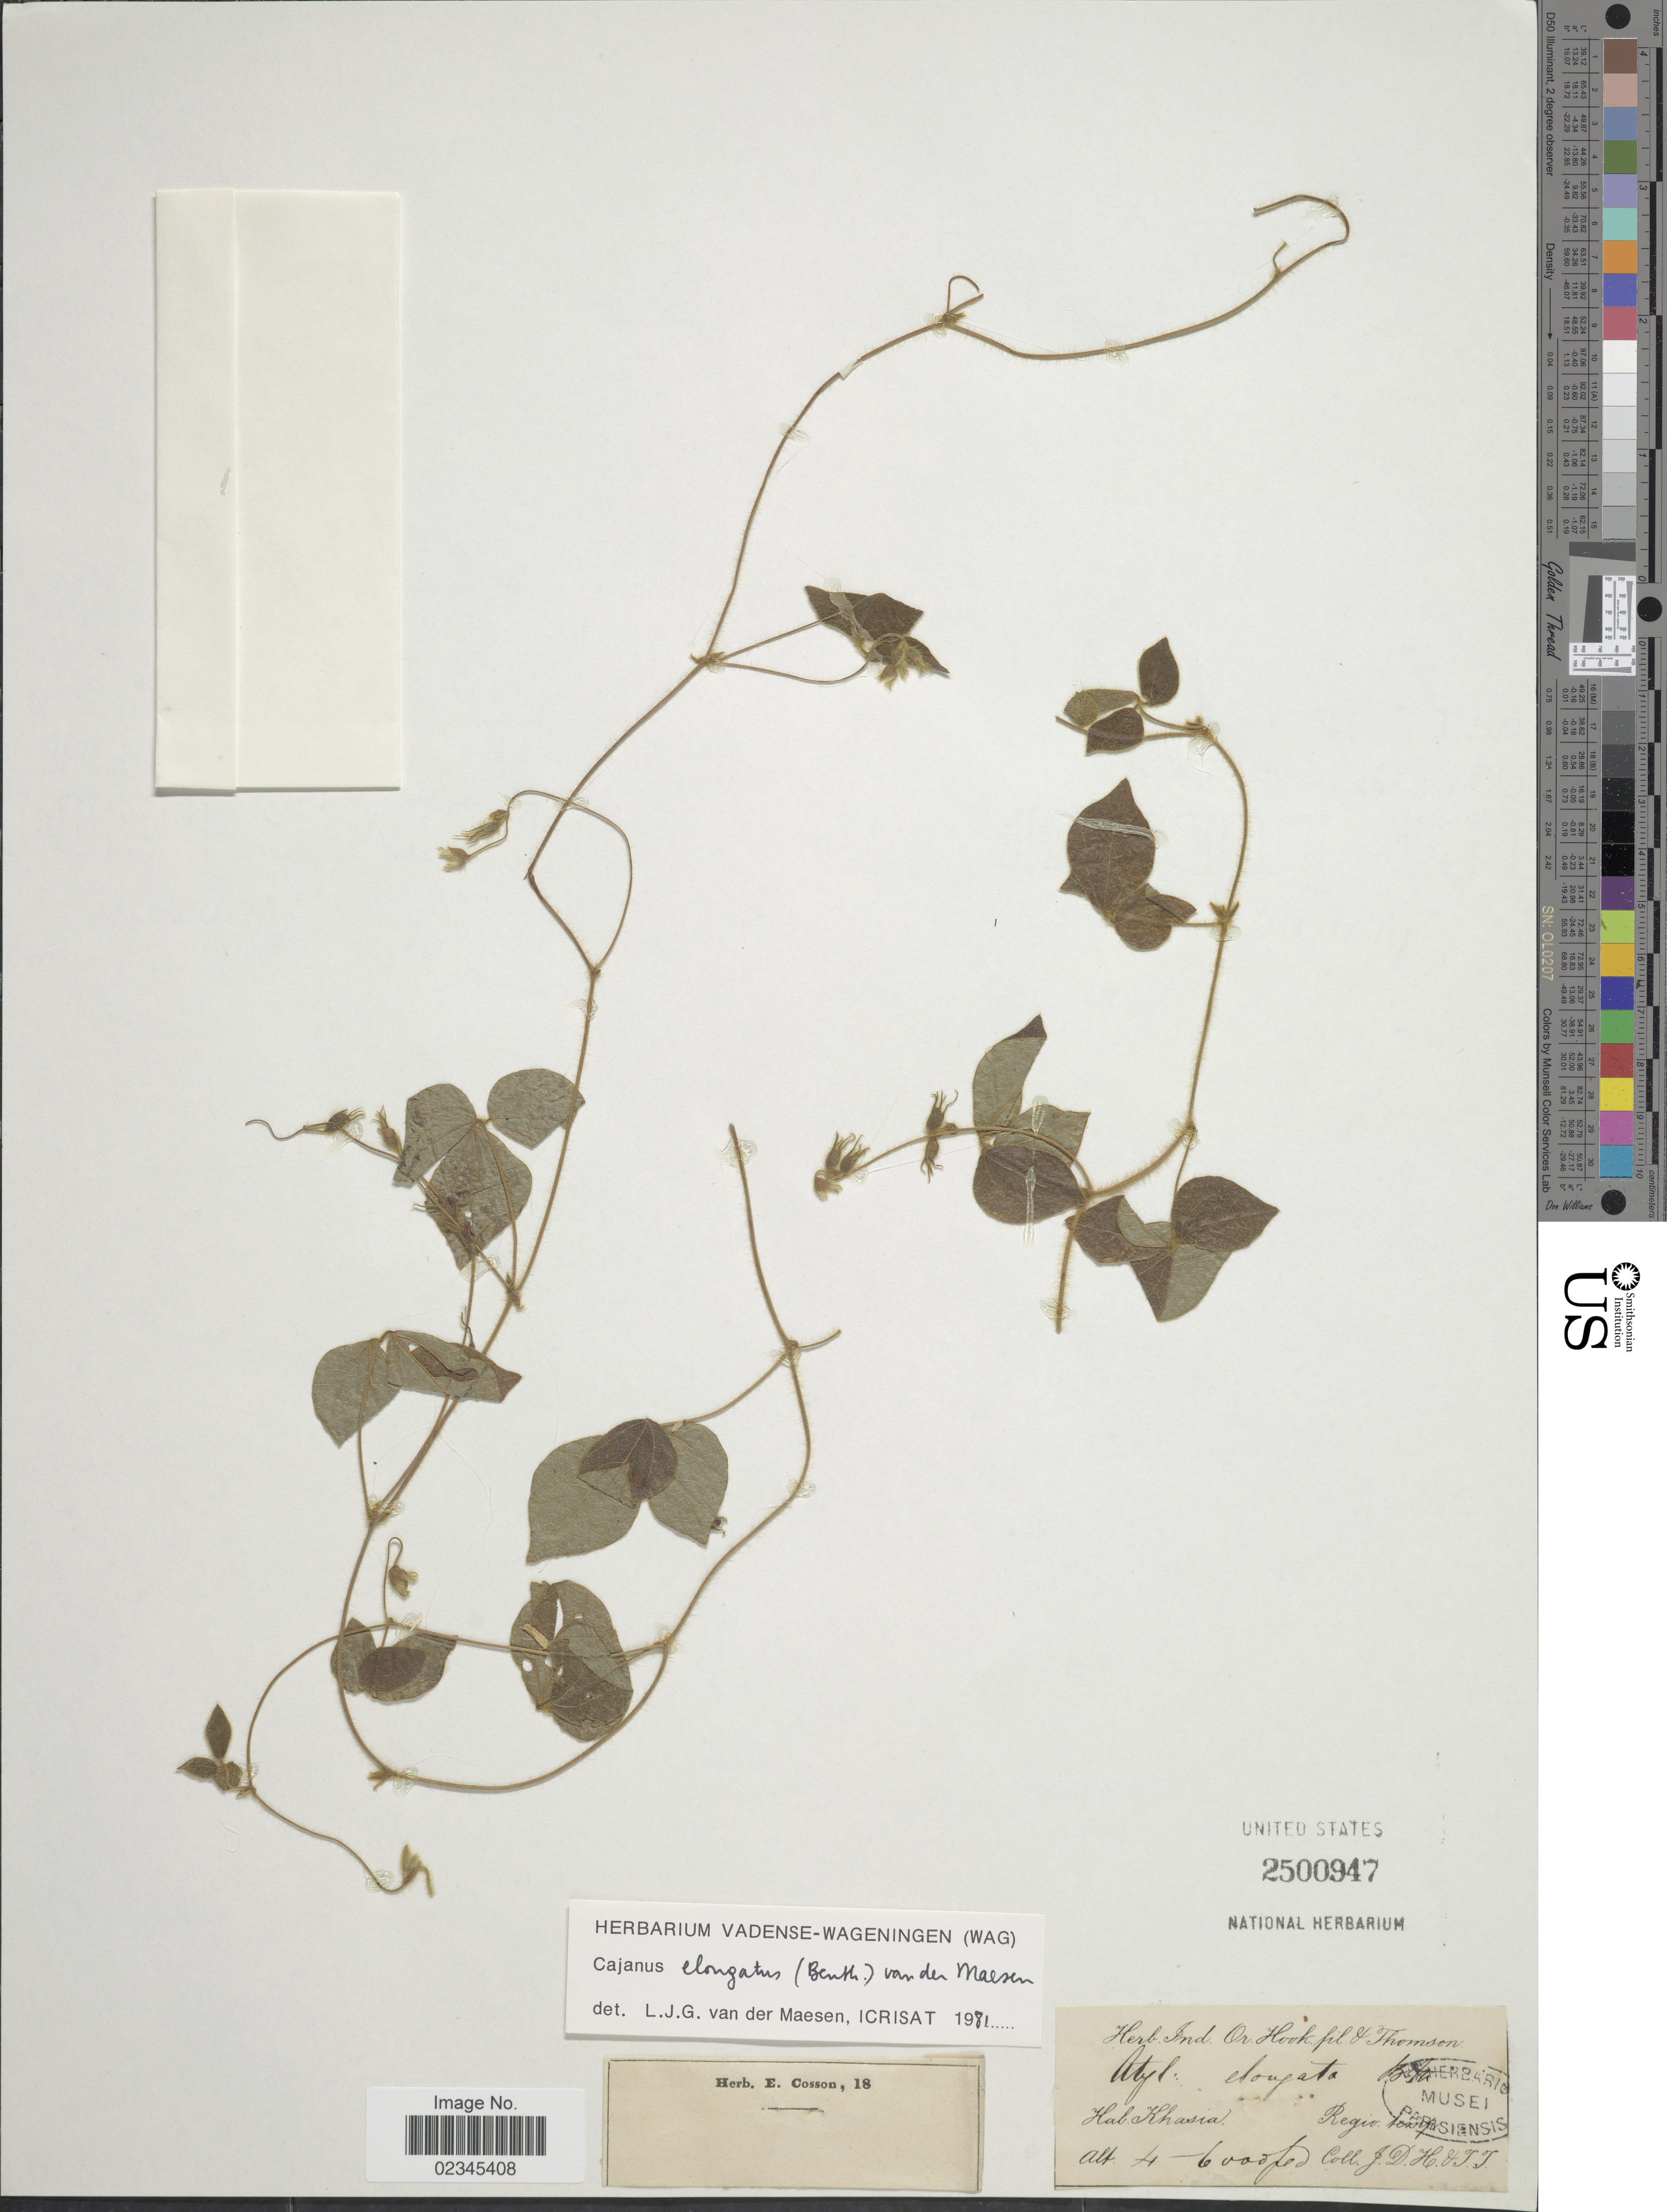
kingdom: Plantae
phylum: Tracheophyta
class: Magnoliopsida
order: Fabales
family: Fabaceae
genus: Cajanus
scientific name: Cajanus elongatus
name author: (Benth.) Maesen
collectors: J. D. Hooker & T. Thomson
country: India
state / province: Meghalaya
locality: Khasia. Regio. temp.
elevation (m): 1219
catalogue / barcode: US 2500947